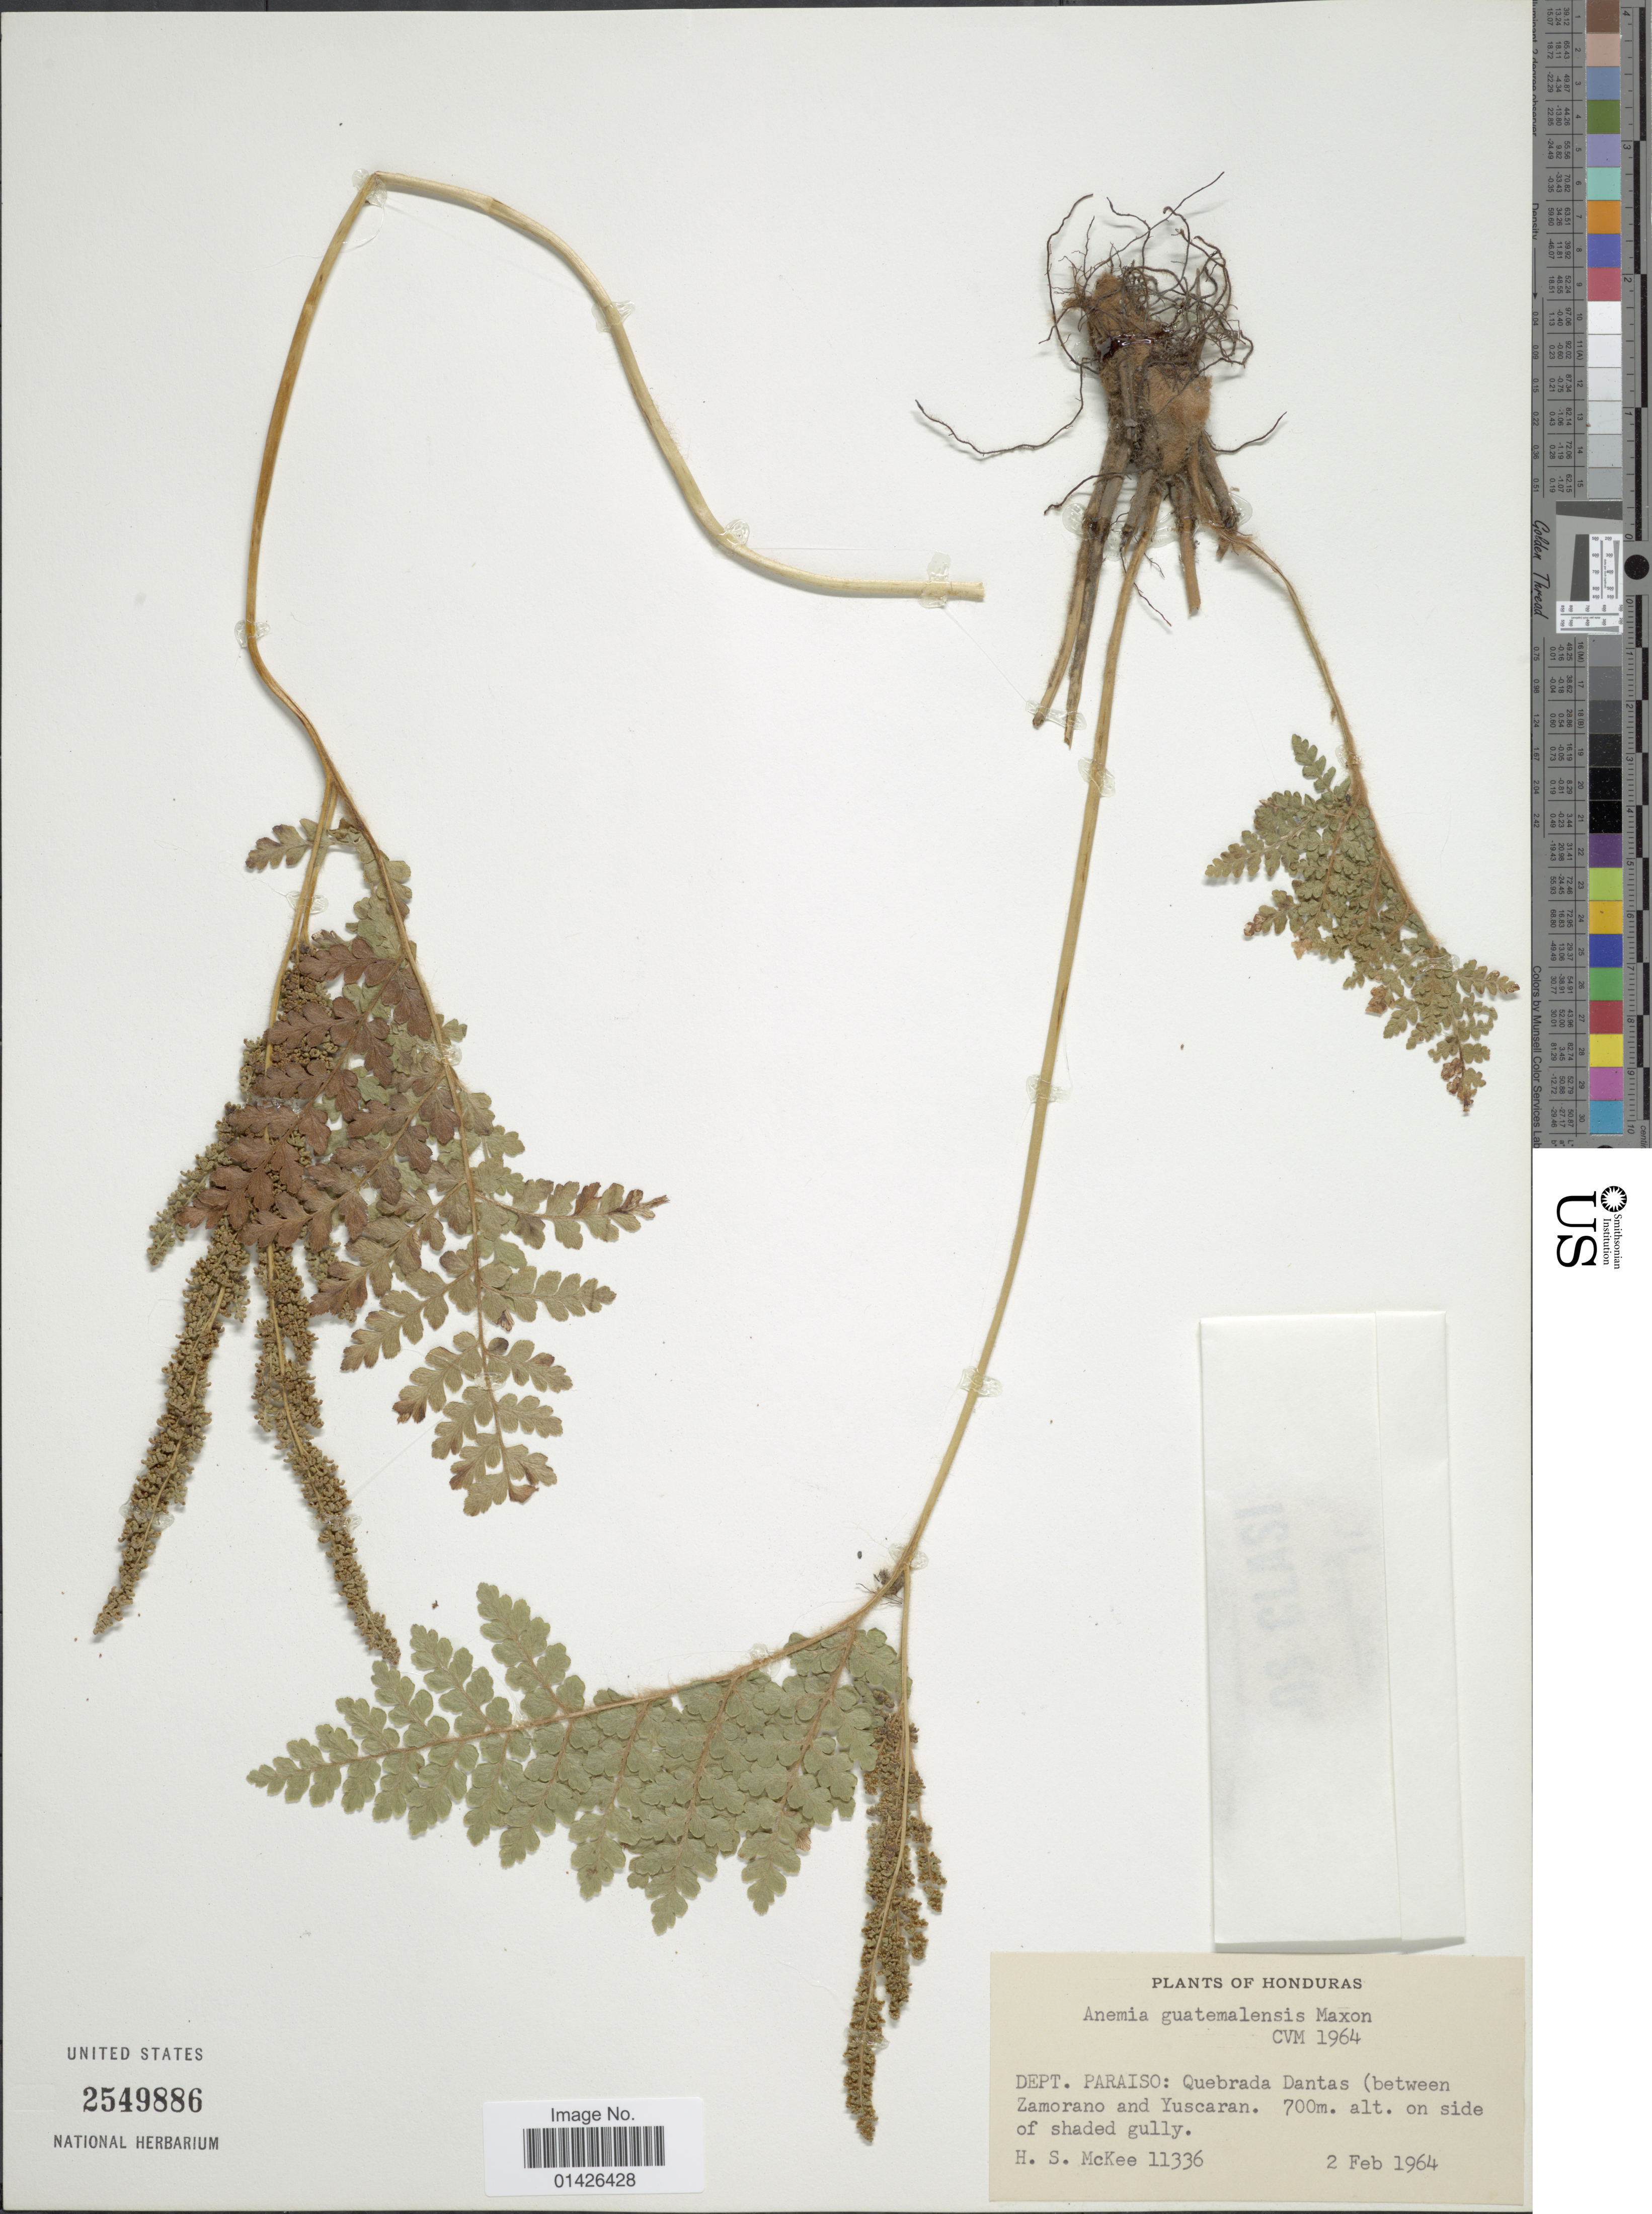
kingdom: Plantae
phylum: Tracheophyta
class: Polypodiopsida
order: Schizaeales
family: Anemiaceae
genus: Anemia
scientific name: Anemia guatemalensis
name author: Maxon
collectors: H. S. McKee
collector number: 11336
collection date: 1964-02-02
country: Honduras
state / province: El Paraíso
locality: Dept. Paraiso: Quebrada Dantas (between Zamorano and Yuscaran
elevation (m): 700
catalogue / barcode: US 2549886